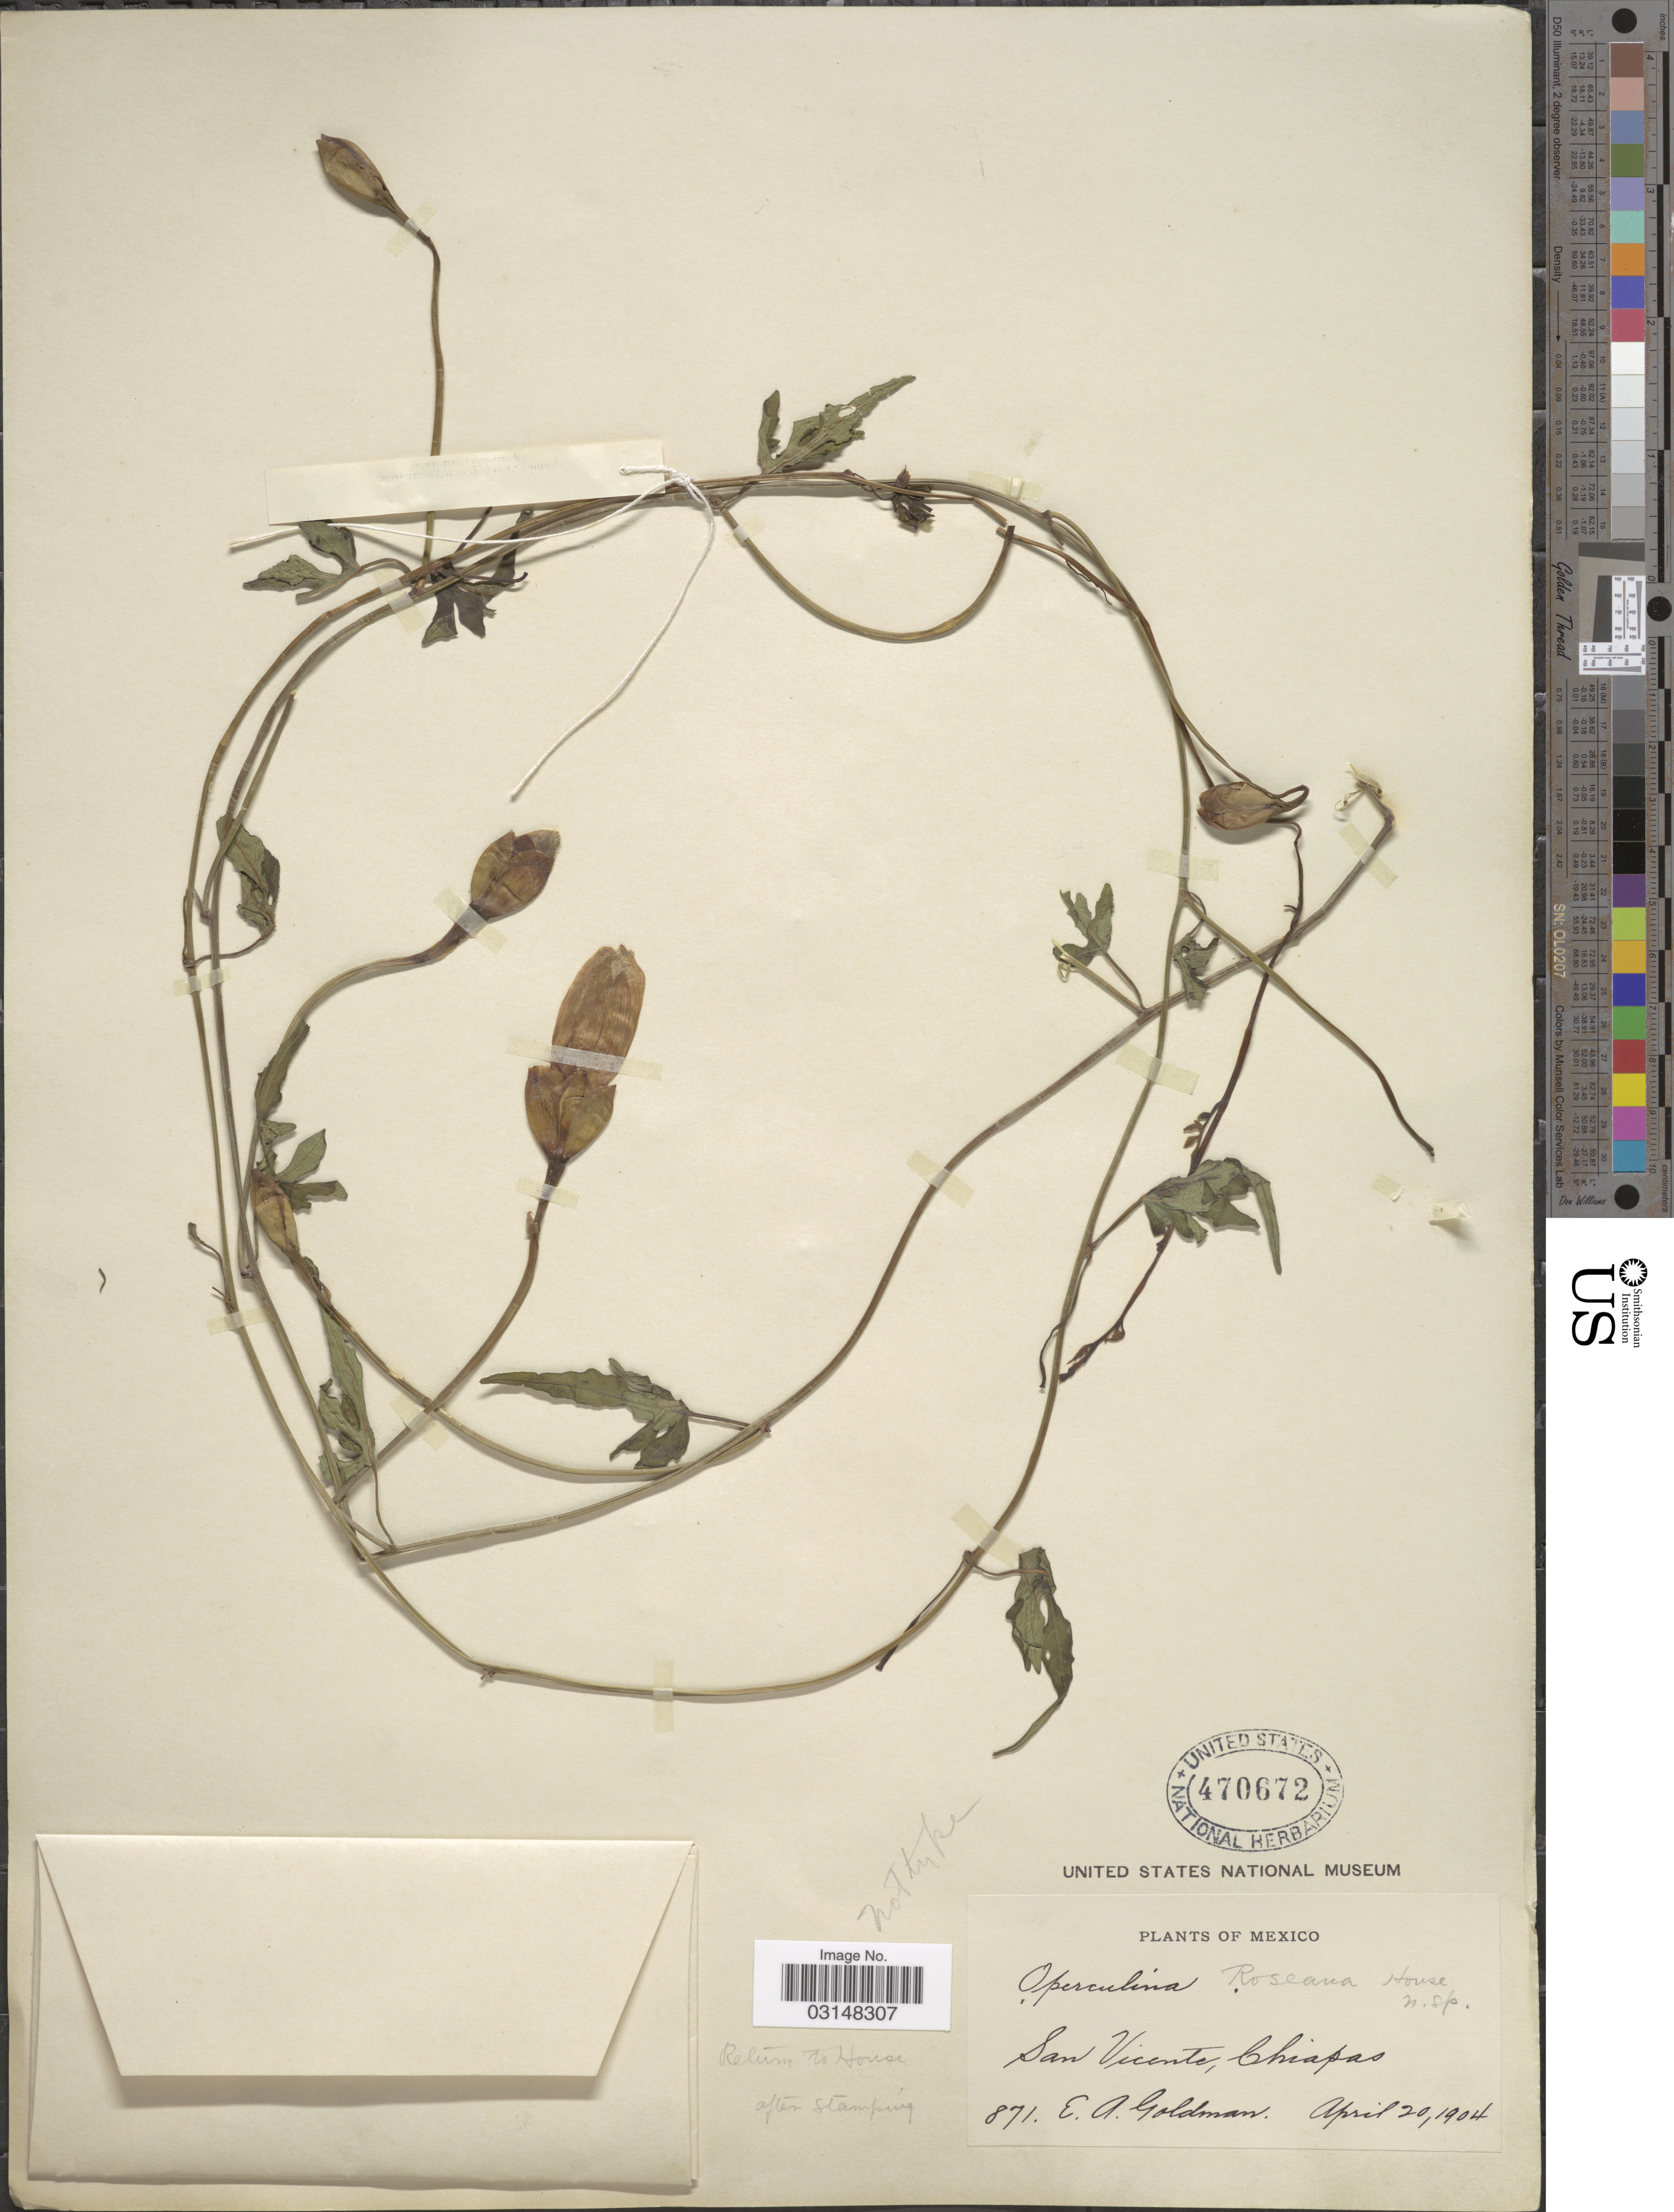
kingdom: Plantae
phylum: Tracheophyta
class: Magnoliopsida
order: Solanales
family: Convolvulaceae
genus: Operculina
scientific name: Operculina roseana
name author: House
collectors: E. A. Goldman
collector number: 871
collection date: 1904-04-20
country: Mexico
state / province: Chiapas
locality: San Vicente.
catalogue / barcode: US 470672